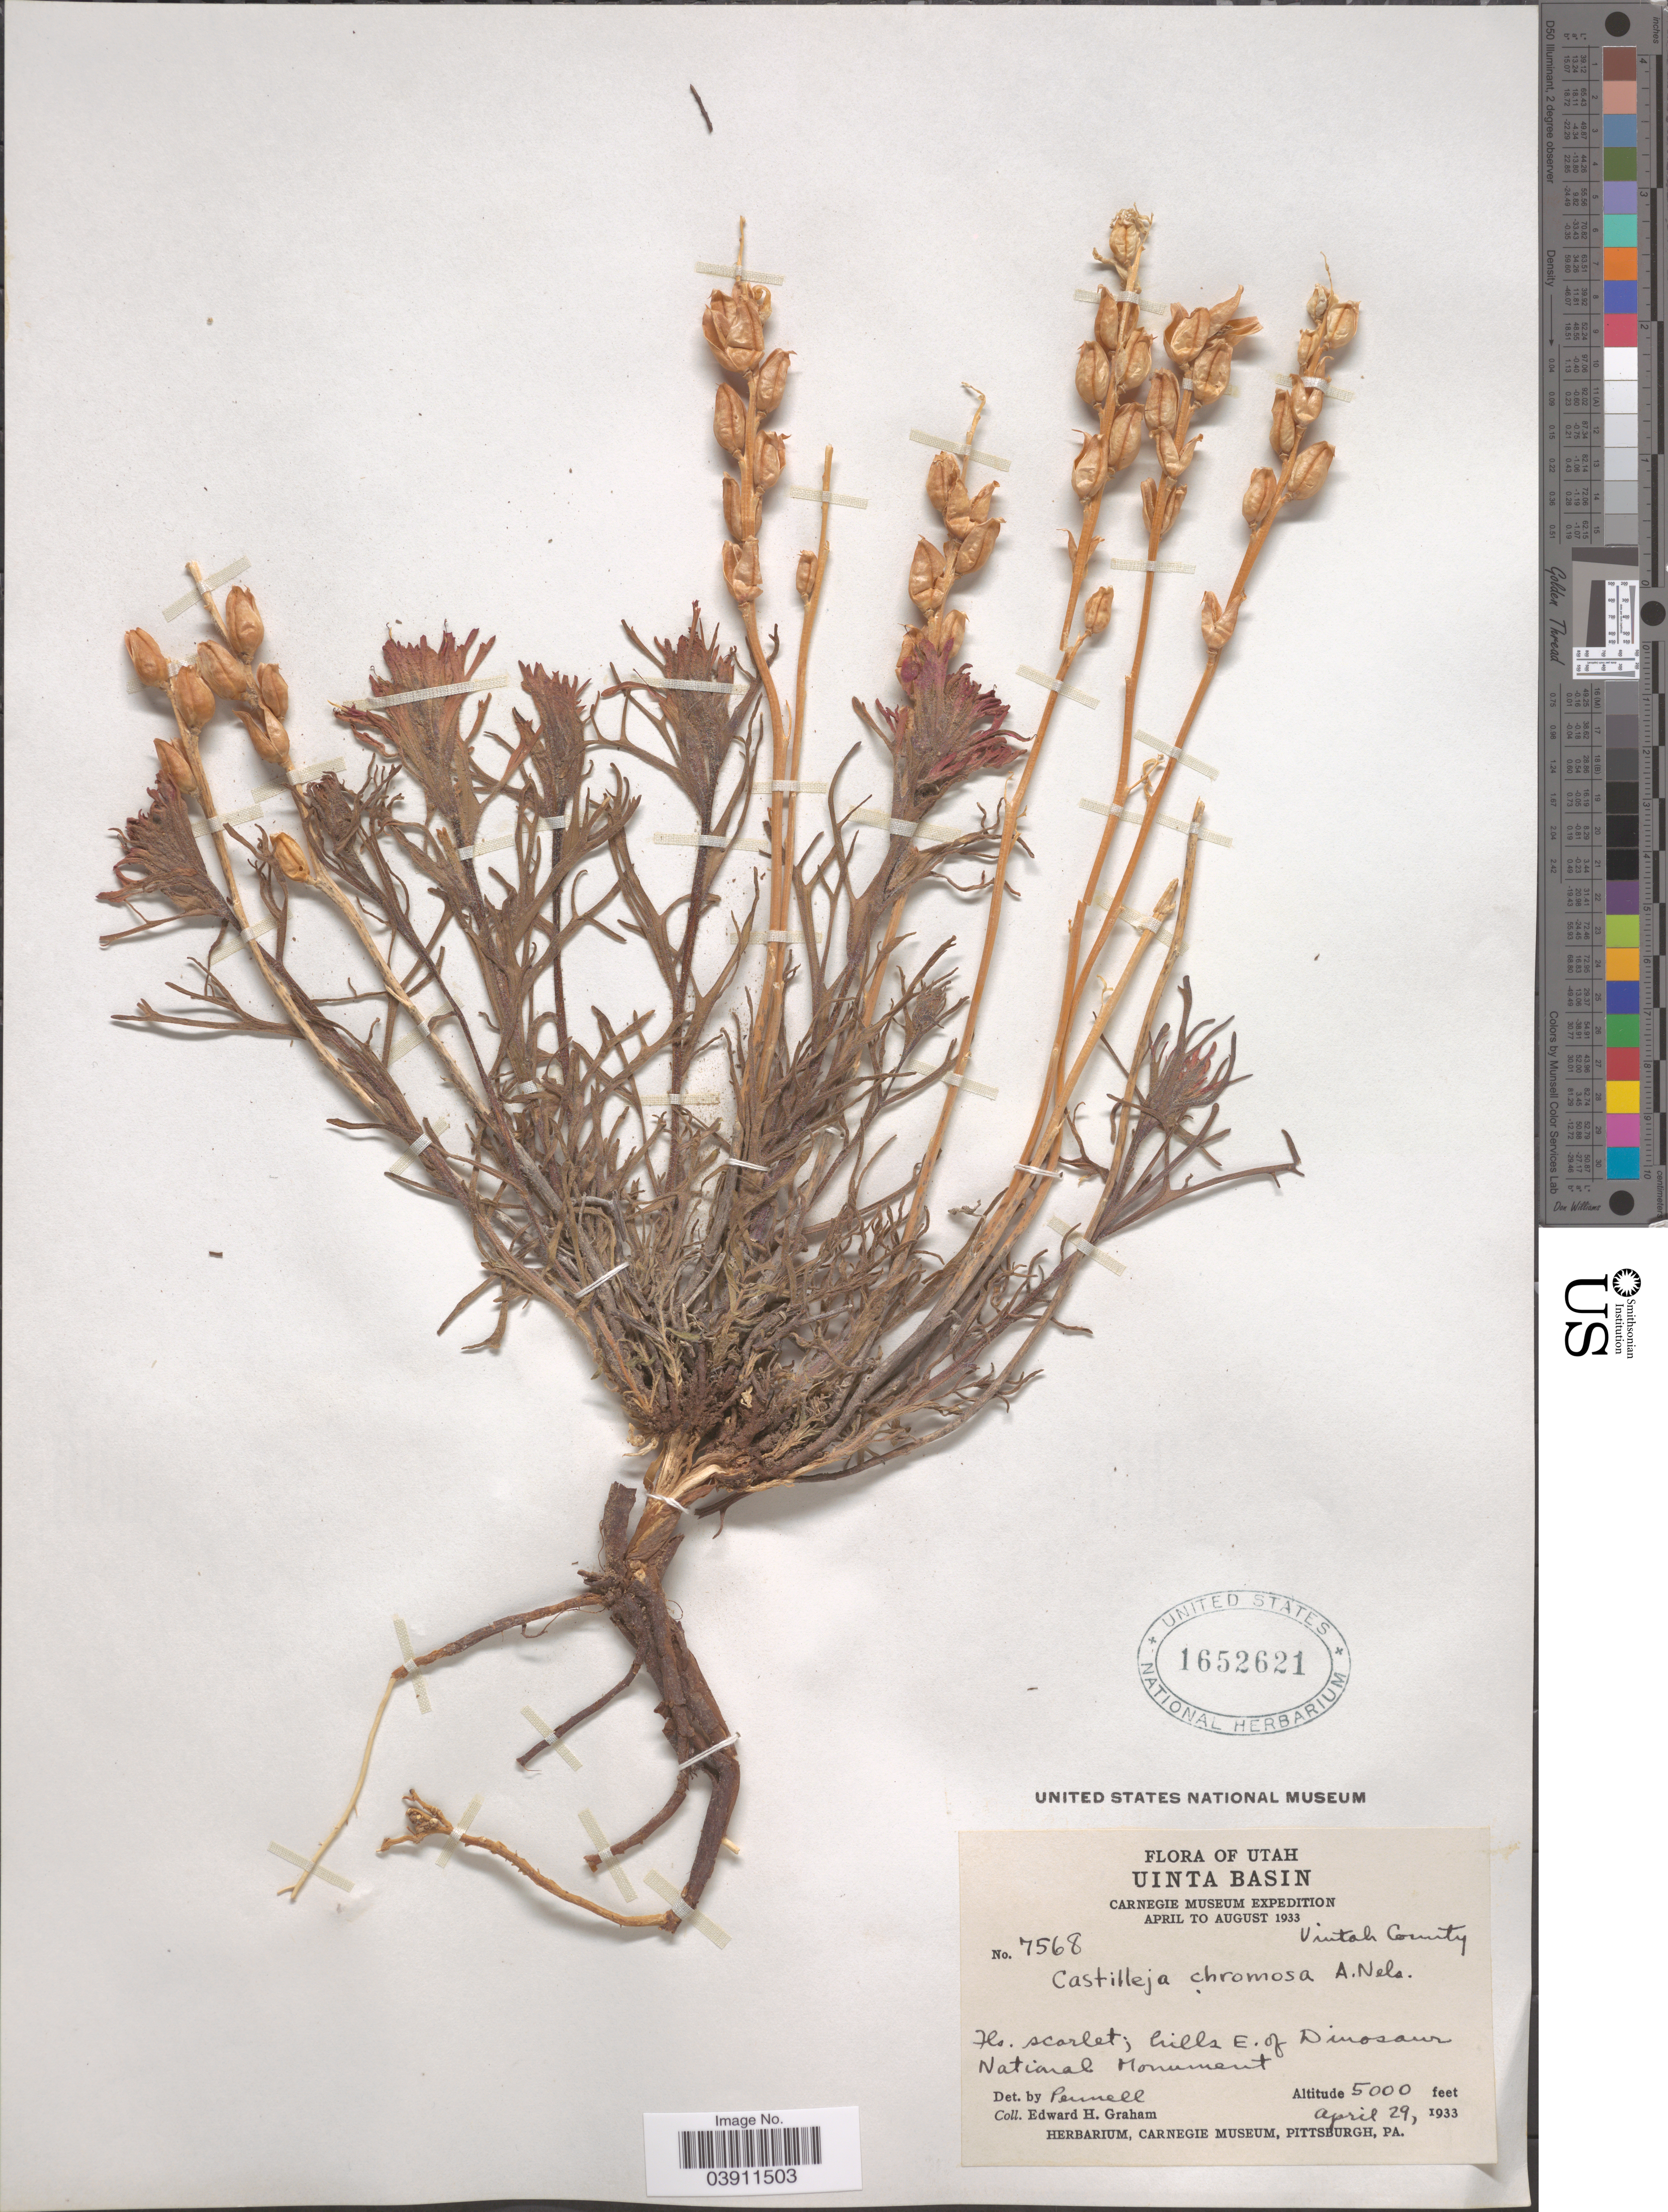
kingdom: Plantae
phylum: Tracheophyta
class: Magnoliopsida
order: Lamiales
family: Orobanchaceae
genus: Castilleja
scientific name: Castilleja chromosa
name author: A. Nelson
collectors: E. H. Graham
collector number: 7568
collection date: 1933-04-29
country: United States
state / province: Utah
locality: Uinta Basin. Uintah County. Hills E. of Dinosaur National Monument.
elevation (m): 1524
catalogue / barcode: US 1652621